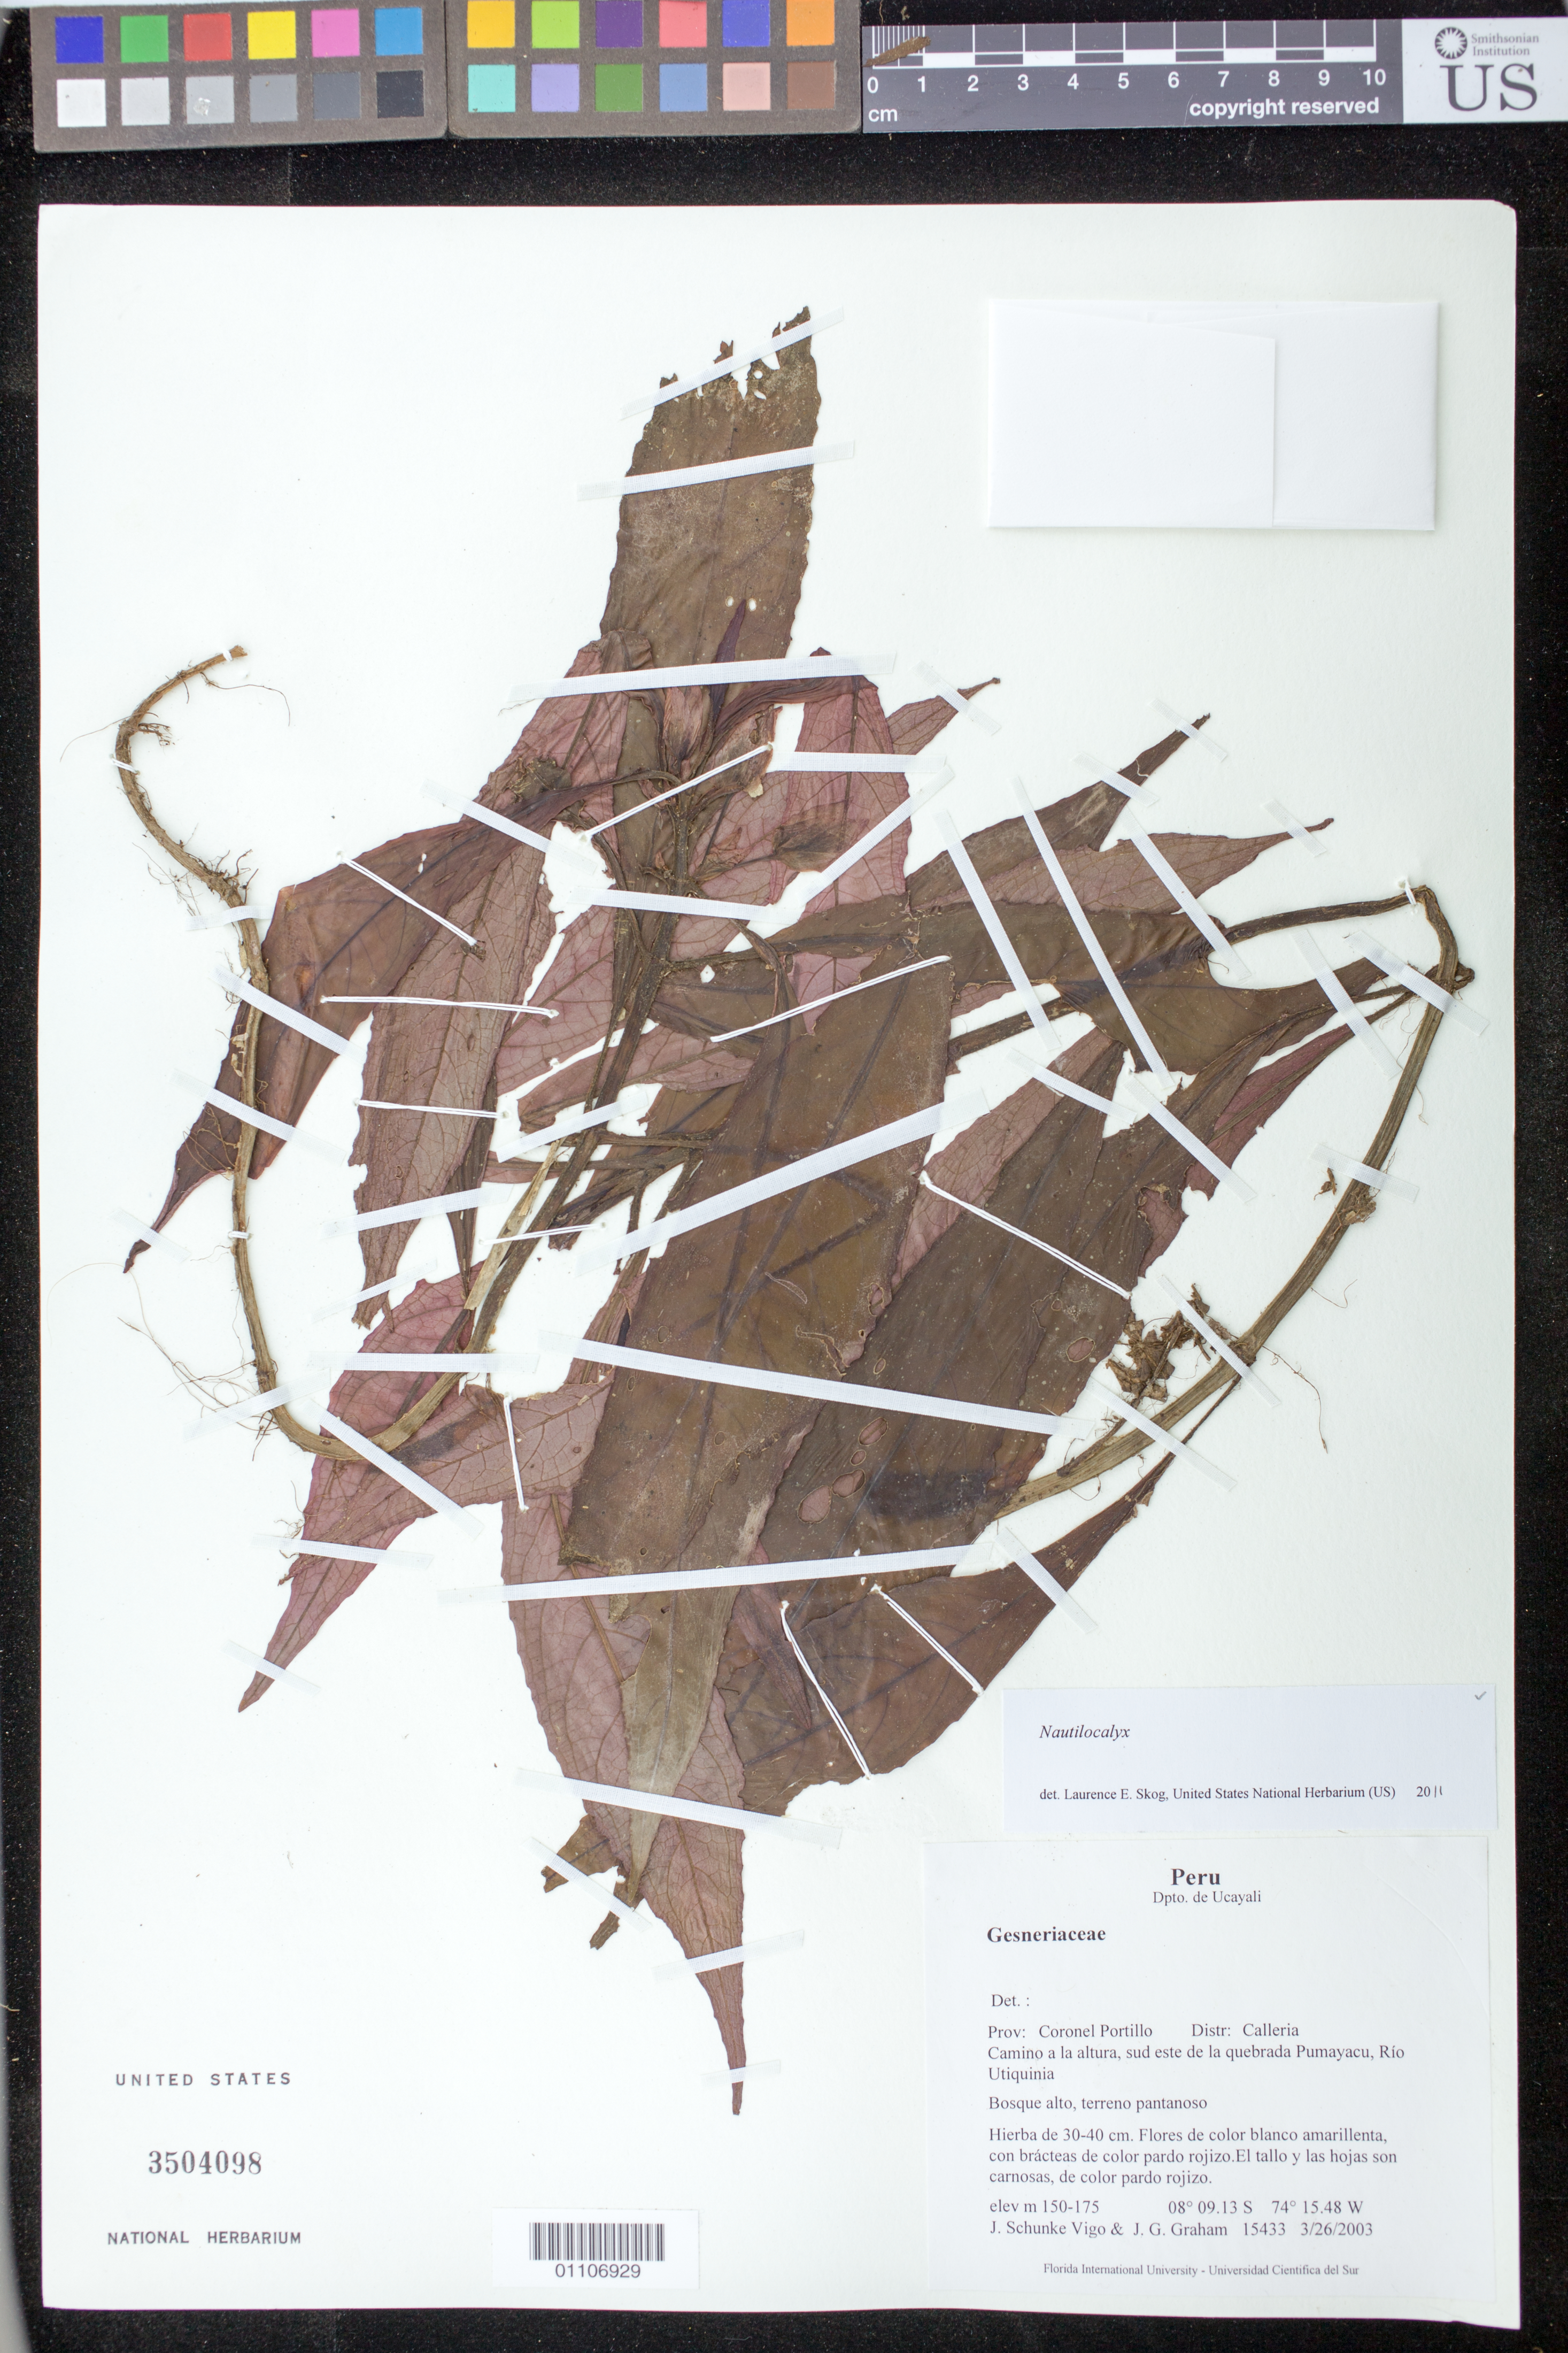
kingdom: Plantae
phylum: Tracheophyta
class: Magnoliopsida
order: Lamiales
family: Gesneriaceae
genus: Nautilocalyx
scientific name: Nautilocalyx sp.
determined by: Skog, Laurence E.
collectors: J. Schunke Vigo & J. G. Graham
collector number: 15433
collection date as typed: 26 Mar 2003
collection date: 2003-03-26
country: Peru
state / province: Ucayali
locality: Coronel Portillo, Distrito Calleria: Camino a la altura, sud este de la quebrada Pumayacu, Rio Utiquinia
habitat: Bosque alto, terreno pantaoso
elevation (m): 150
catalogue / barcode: US 3504098